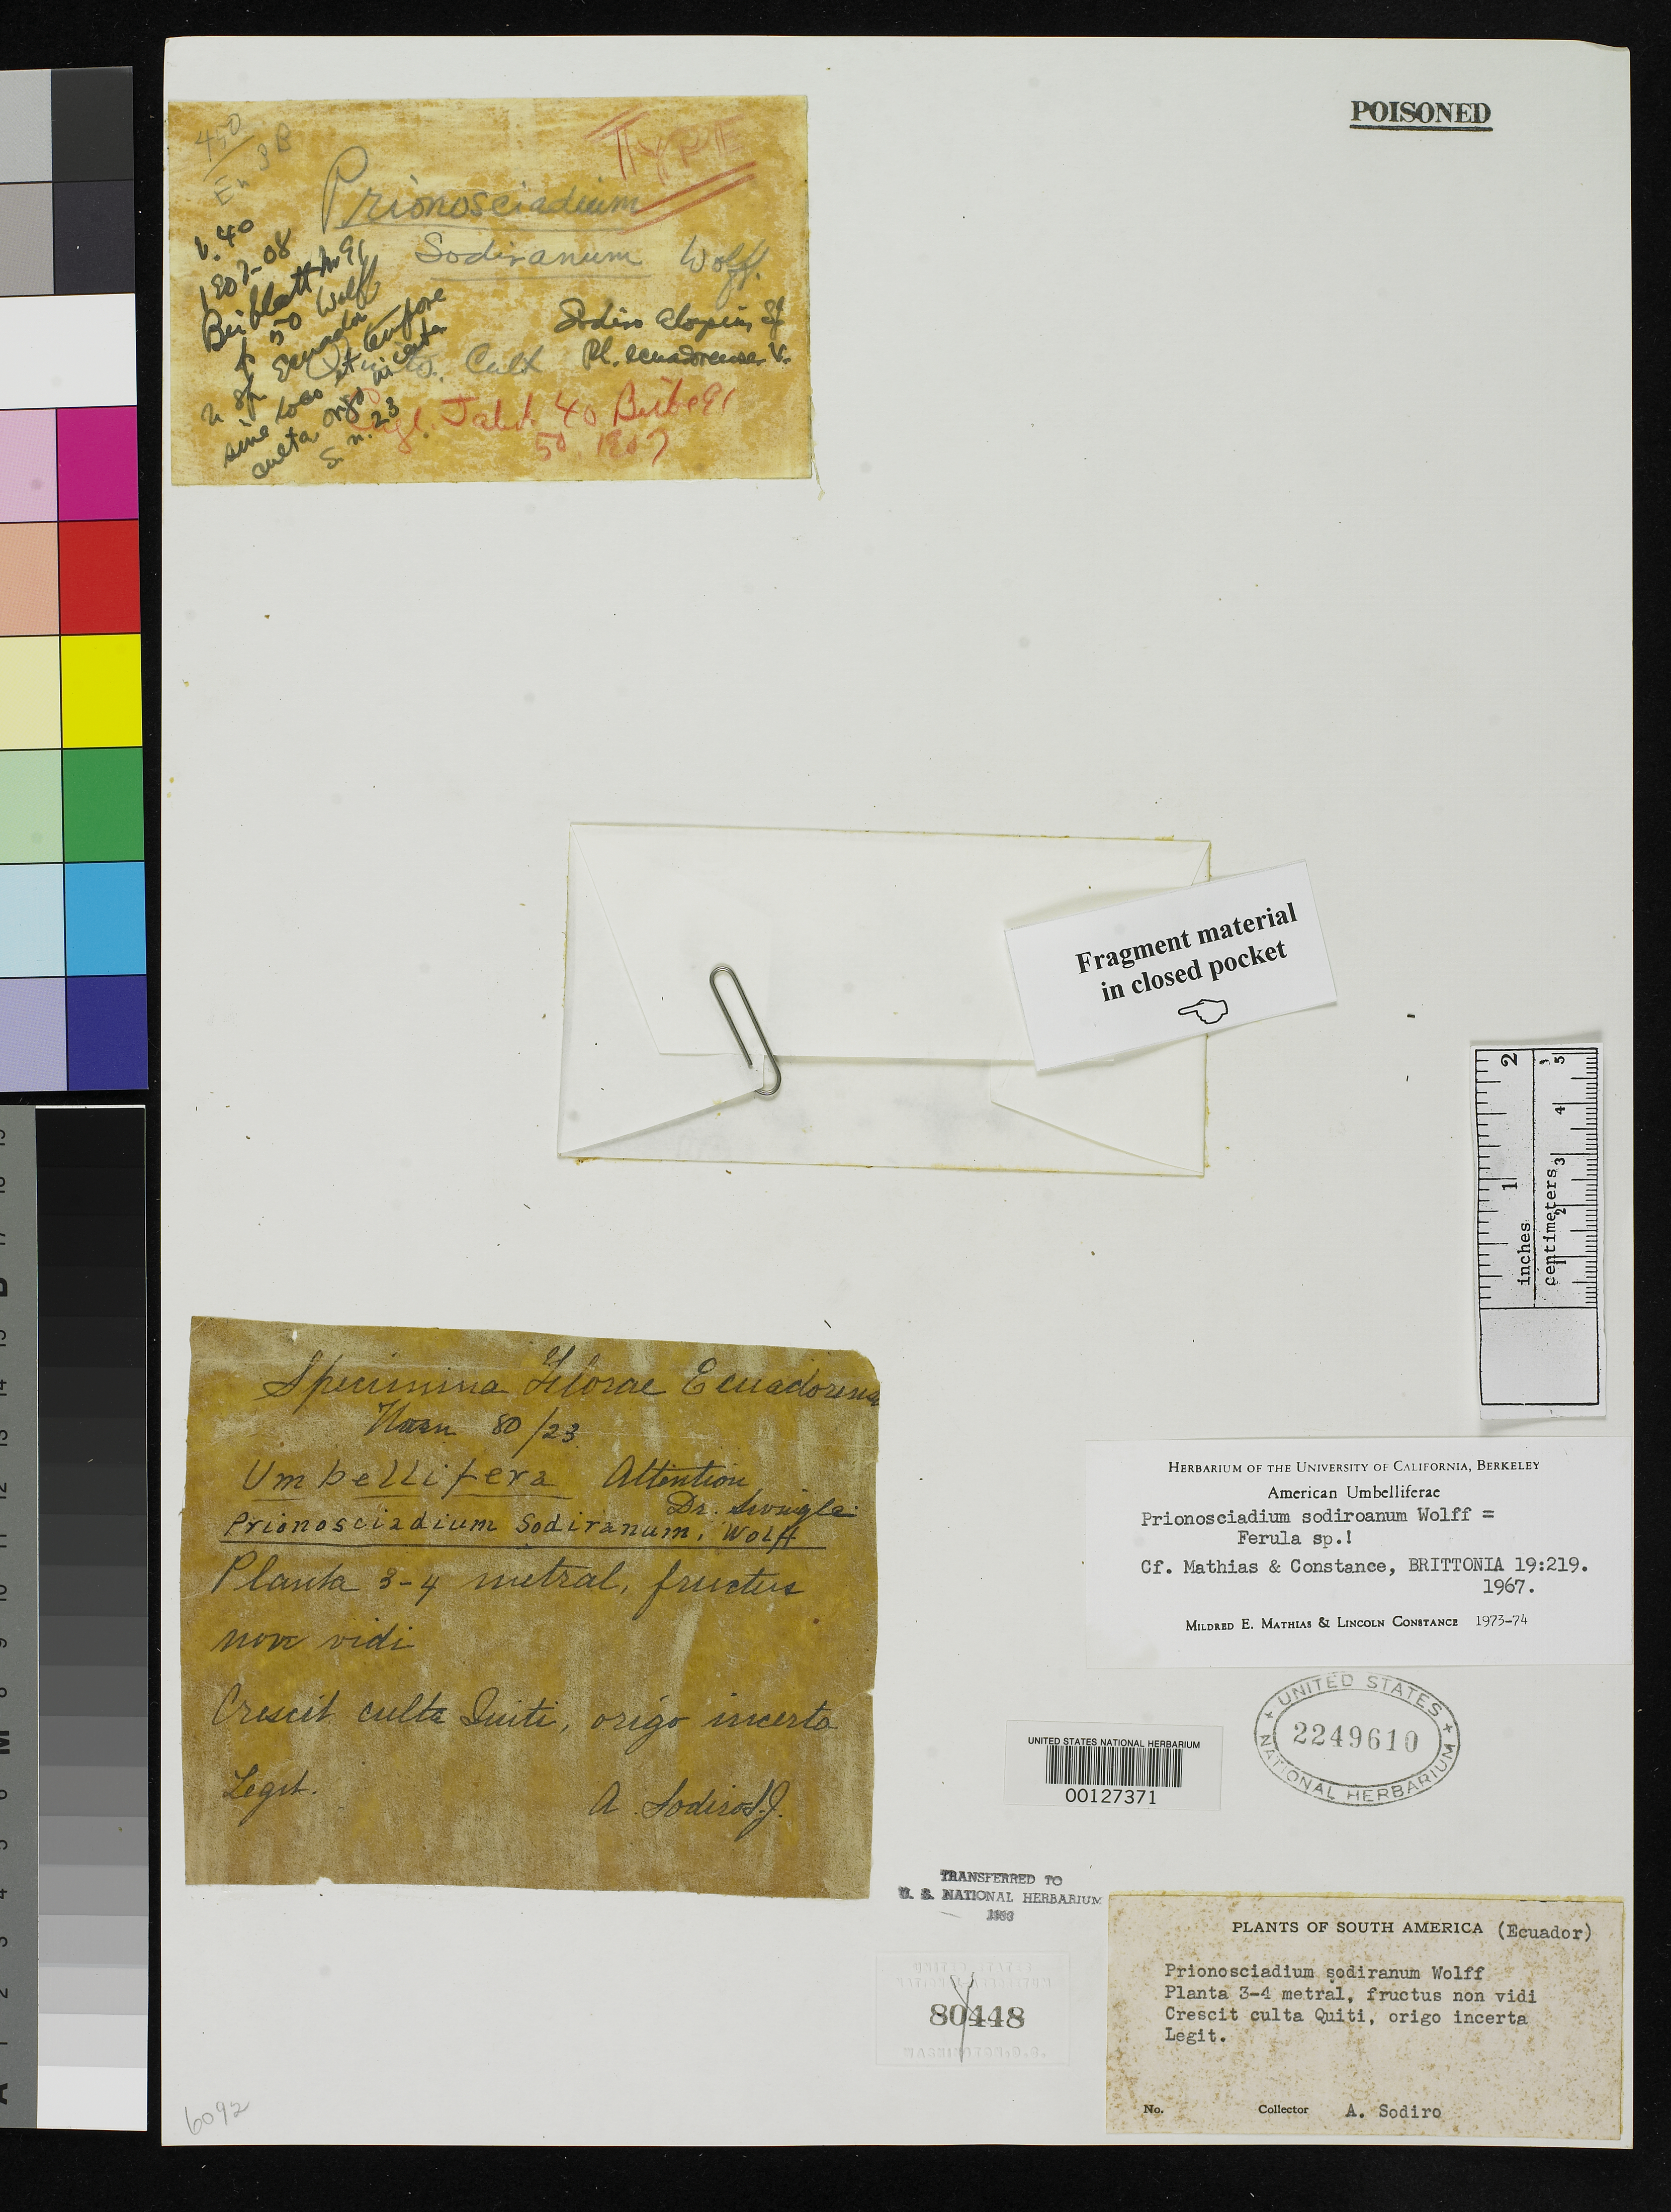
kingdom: Plantae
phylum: Tracheophyta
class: Magnoliopsida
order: Apiales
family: Apiaceae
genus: Prionosciadium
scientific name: Prionosciadium sodiroanum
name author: H. Wolff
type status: Type Fragment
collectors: L. Sodiro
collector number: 80/23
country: Ecuador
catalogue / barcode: US 2249610